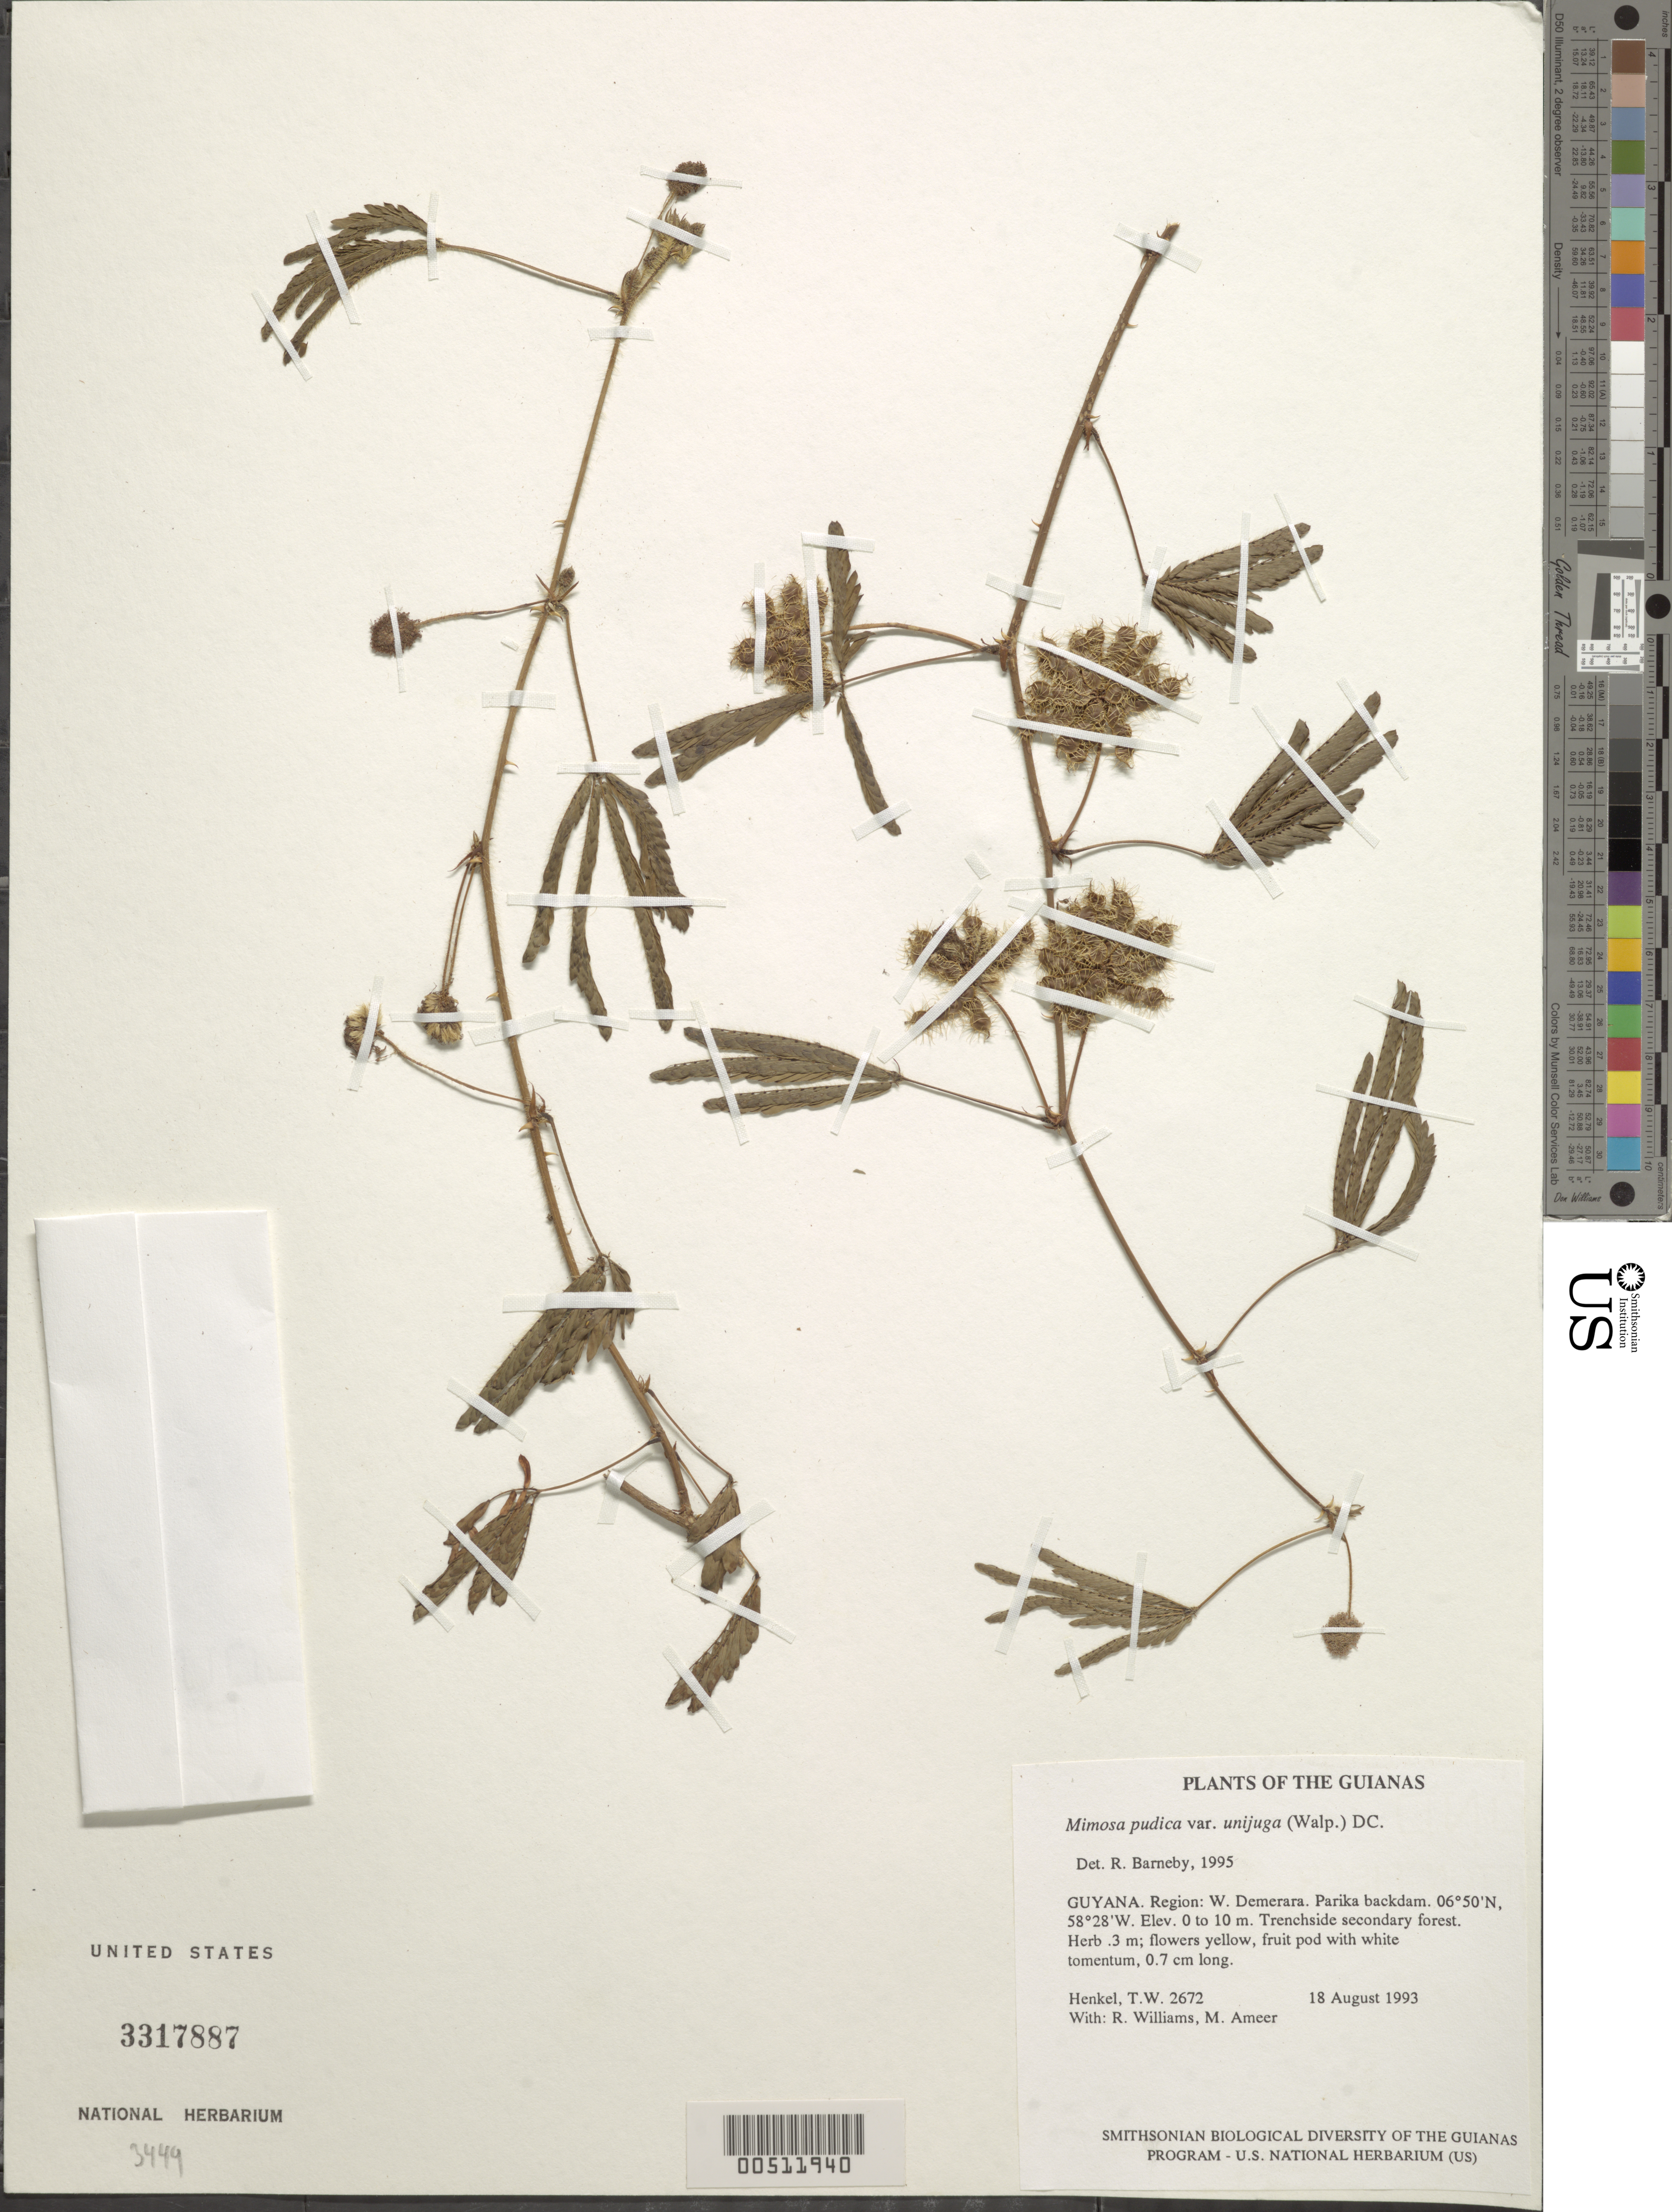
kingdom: Plantae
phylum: Tracheophyta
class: Magnoliopsida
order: Fabales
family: Fabaceae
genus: Mimosa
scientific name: Mimosa pudica var. unijuga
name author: (Walp. & Duchass.) Griseb.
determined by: Barneby, Rupert C., (NY)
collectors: T. Henkel, R. Williams & M. Ameer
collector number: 2672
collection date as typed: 18 August 1993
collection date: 1993-08-18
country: Guyana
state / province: Essequibo Isl-W. Demerara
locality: Parika backdam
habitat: Trenchside secondary forest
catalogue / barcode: US 3317887